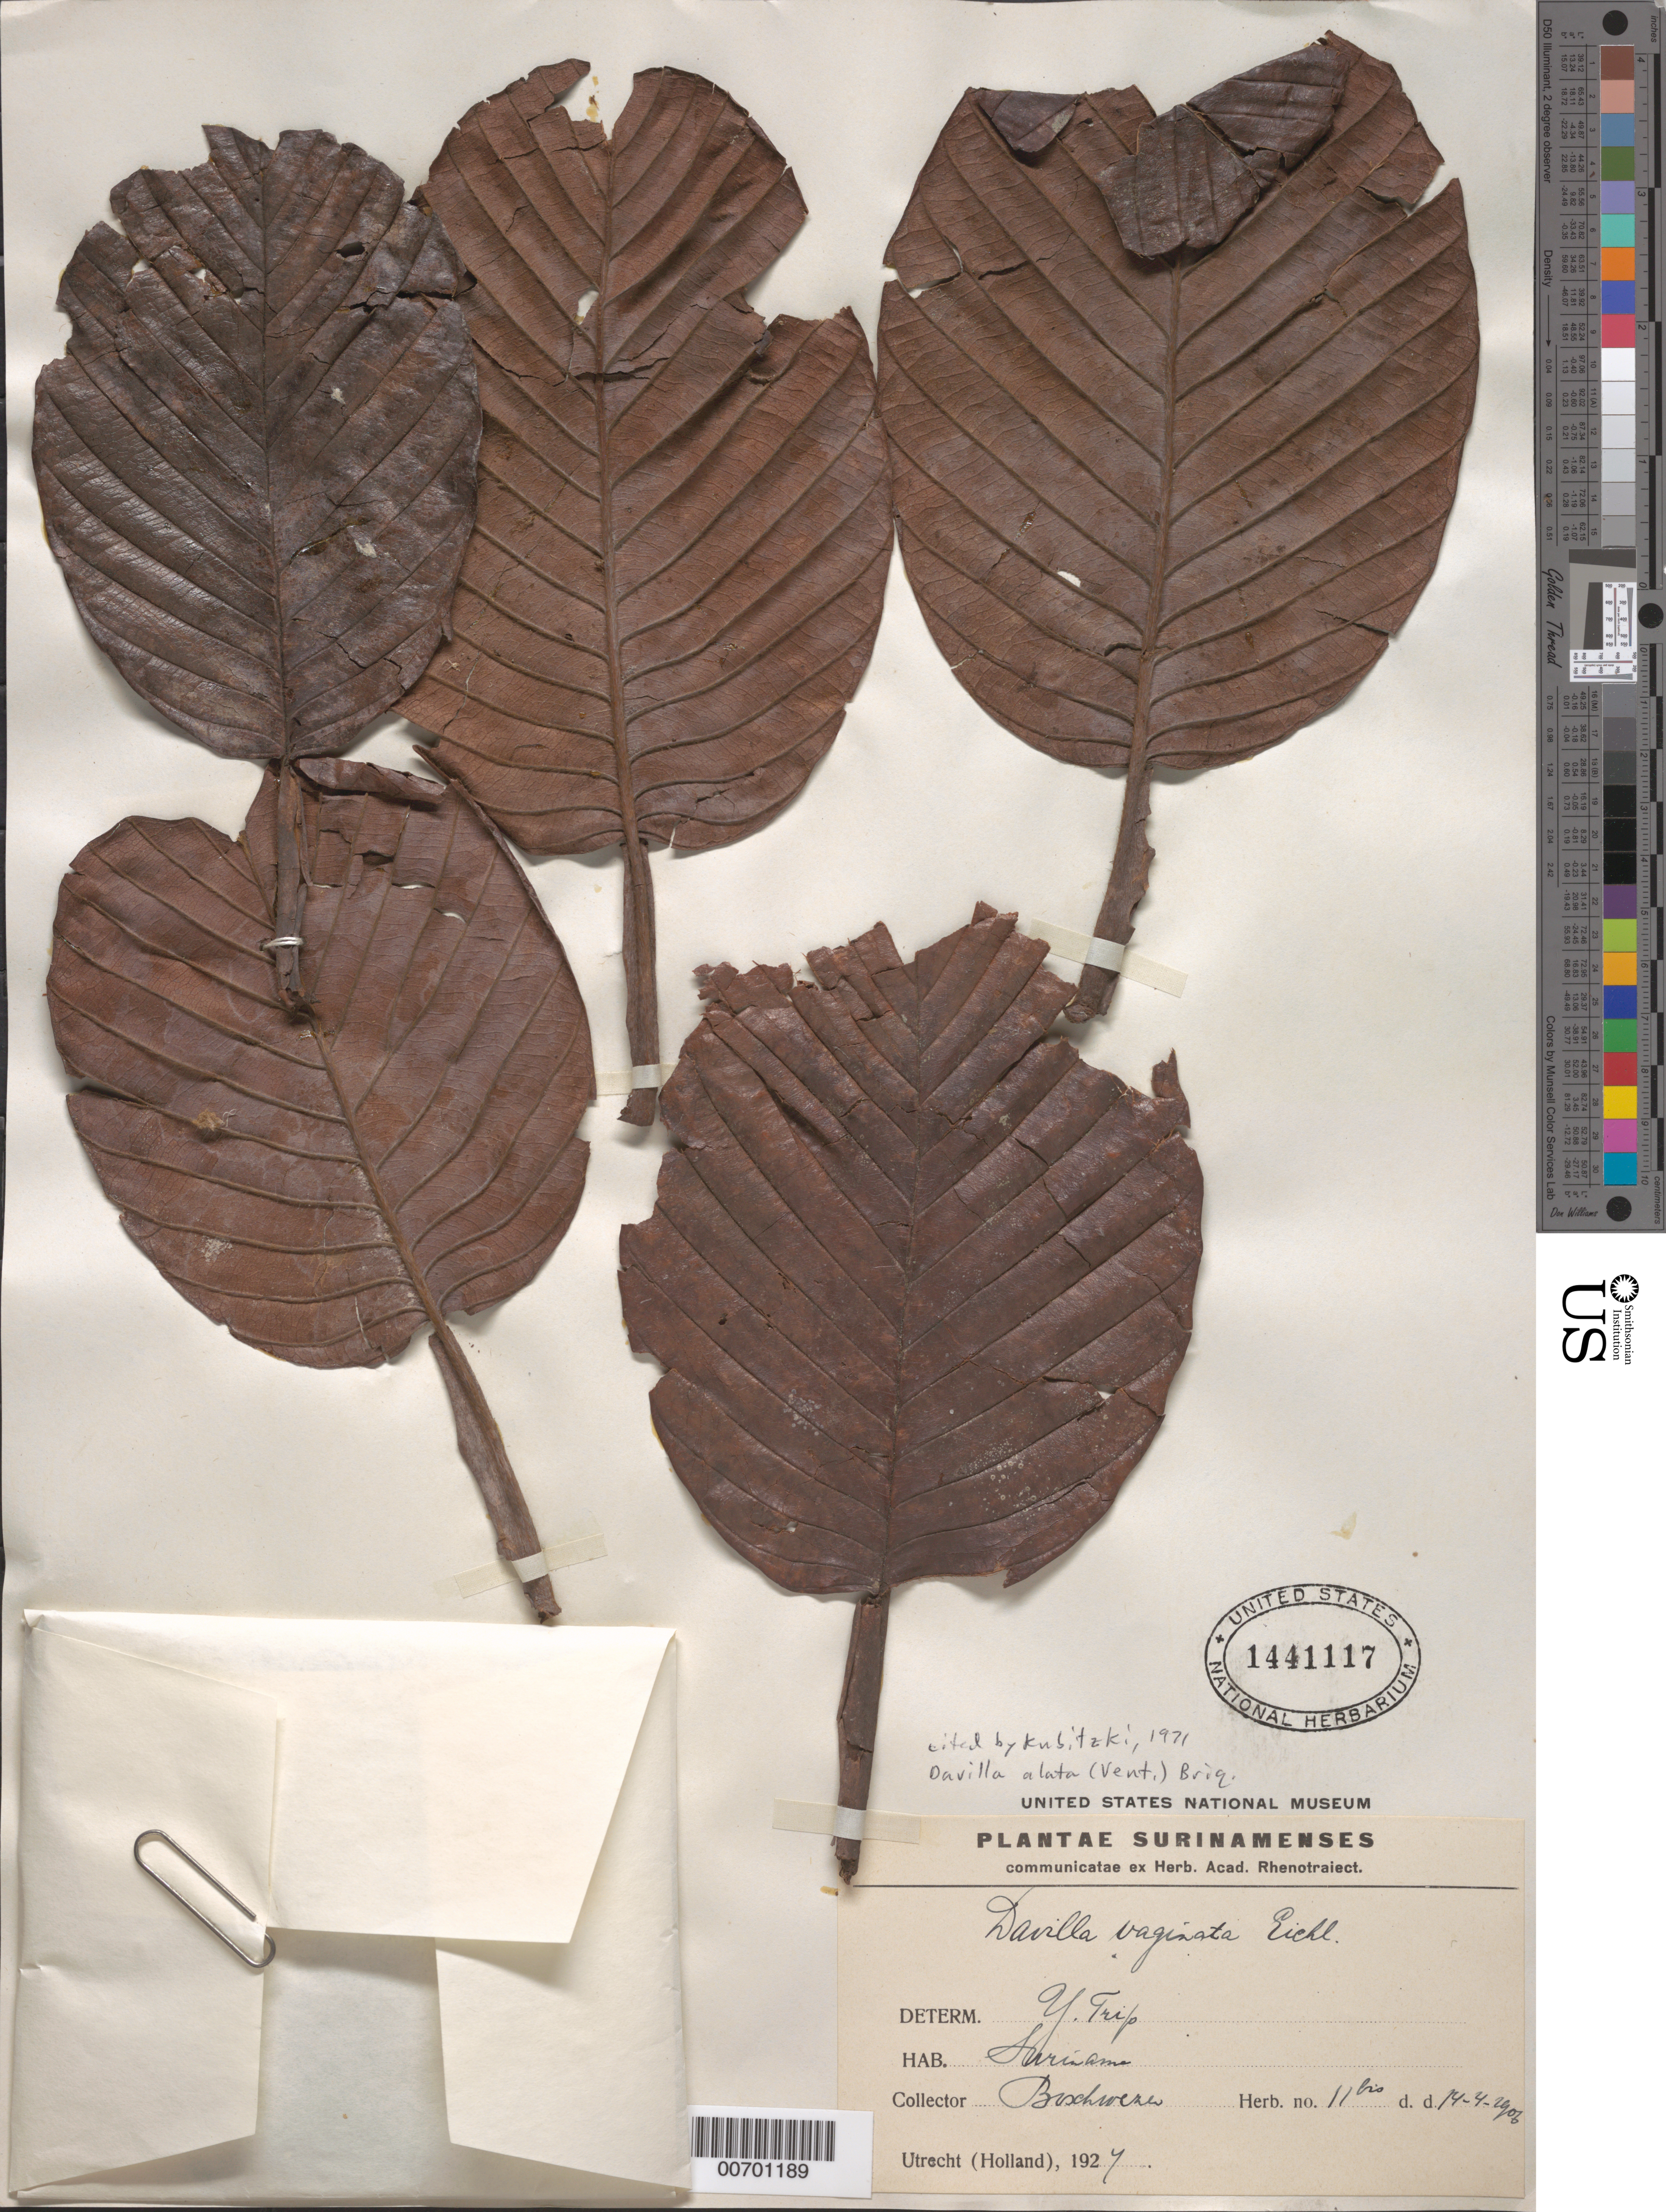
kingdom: Plantae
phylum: Tracheophyta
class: Magnoliopsida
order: Dilleniales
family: Dilleniaceae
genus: Davilla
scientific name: Davilla alata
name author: (Vent.) Briq.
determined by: Kubitzki, Klaus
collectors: B. Boschwezen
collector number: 11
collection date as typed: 1927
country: Suriname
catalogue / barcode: US 1441117